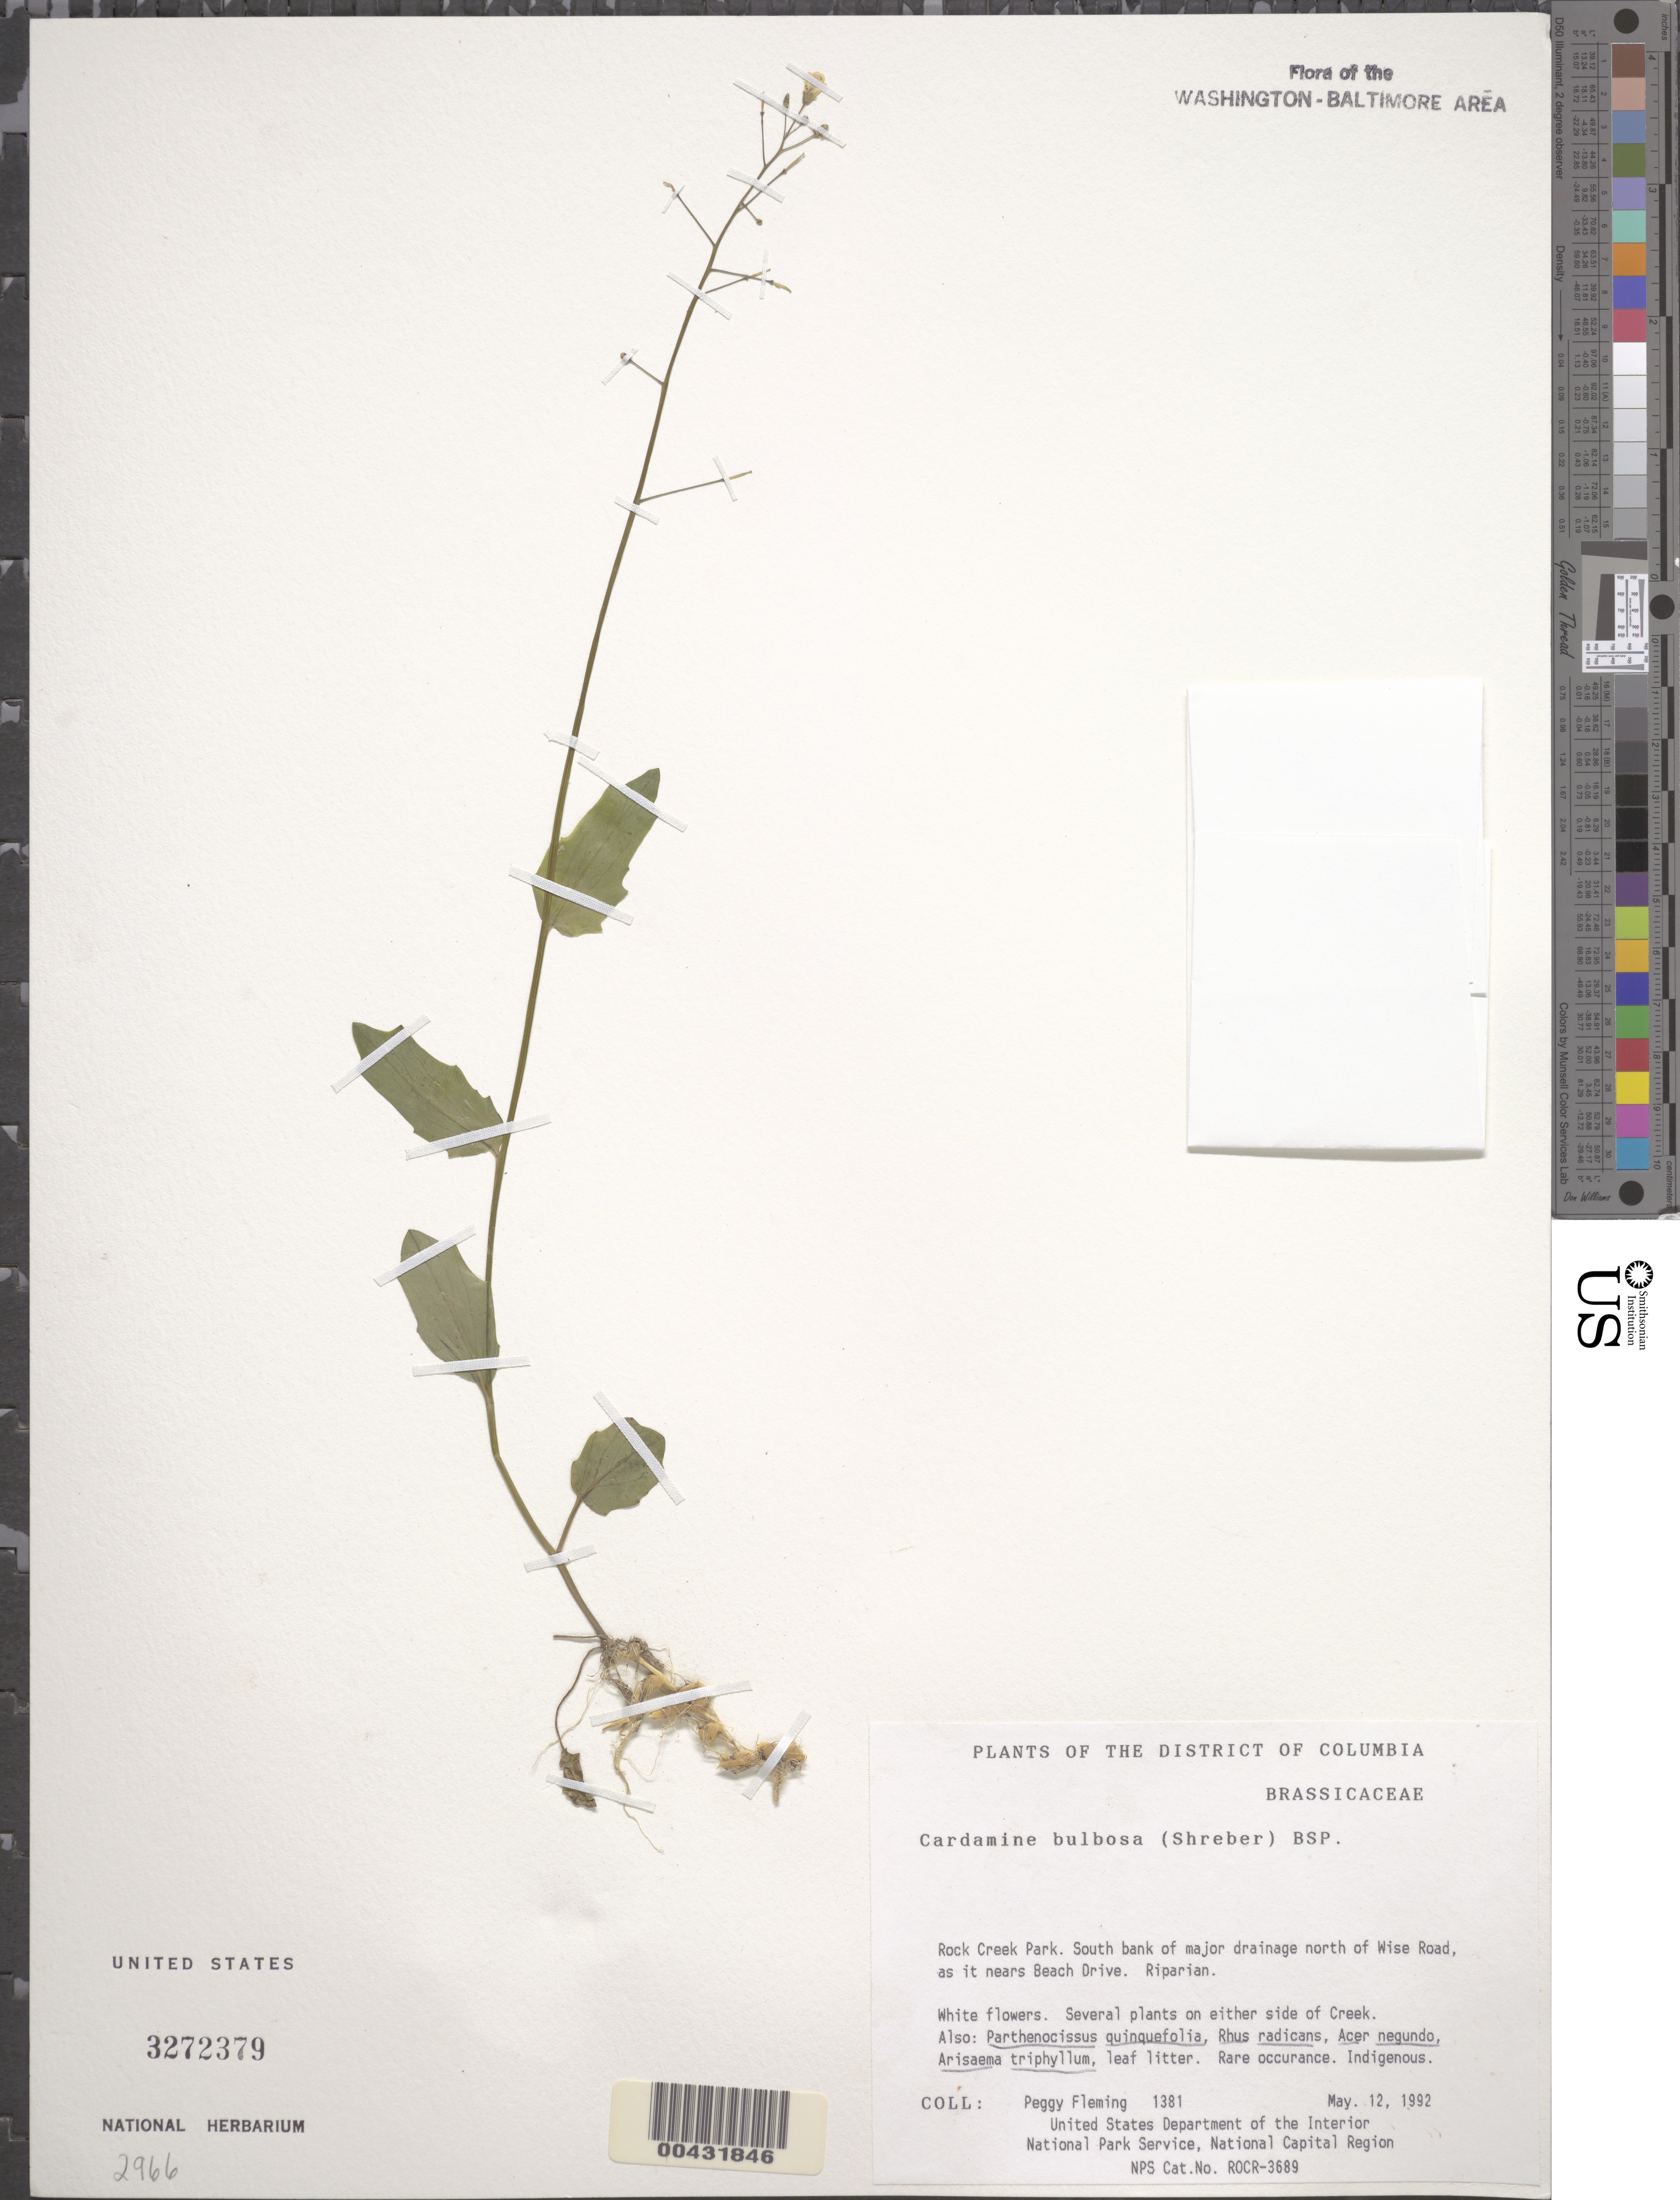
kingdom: Plantae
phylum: Tracheophyta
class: Magnoliopsida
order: Brassicales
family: Brassicaceae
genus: Cardamine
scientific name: Cardamine bulbosa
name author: (Schreb. ex Muhl.) Britton et al.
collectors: P. Fleming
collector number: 1381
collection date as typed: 12 May 1992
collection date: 1992-05-12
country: United States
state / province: District of Columbia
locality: Rock Creek Park, N of Wise Road, near Beach Drive Rock Creek Park & vicinity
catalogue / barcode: US 3272379